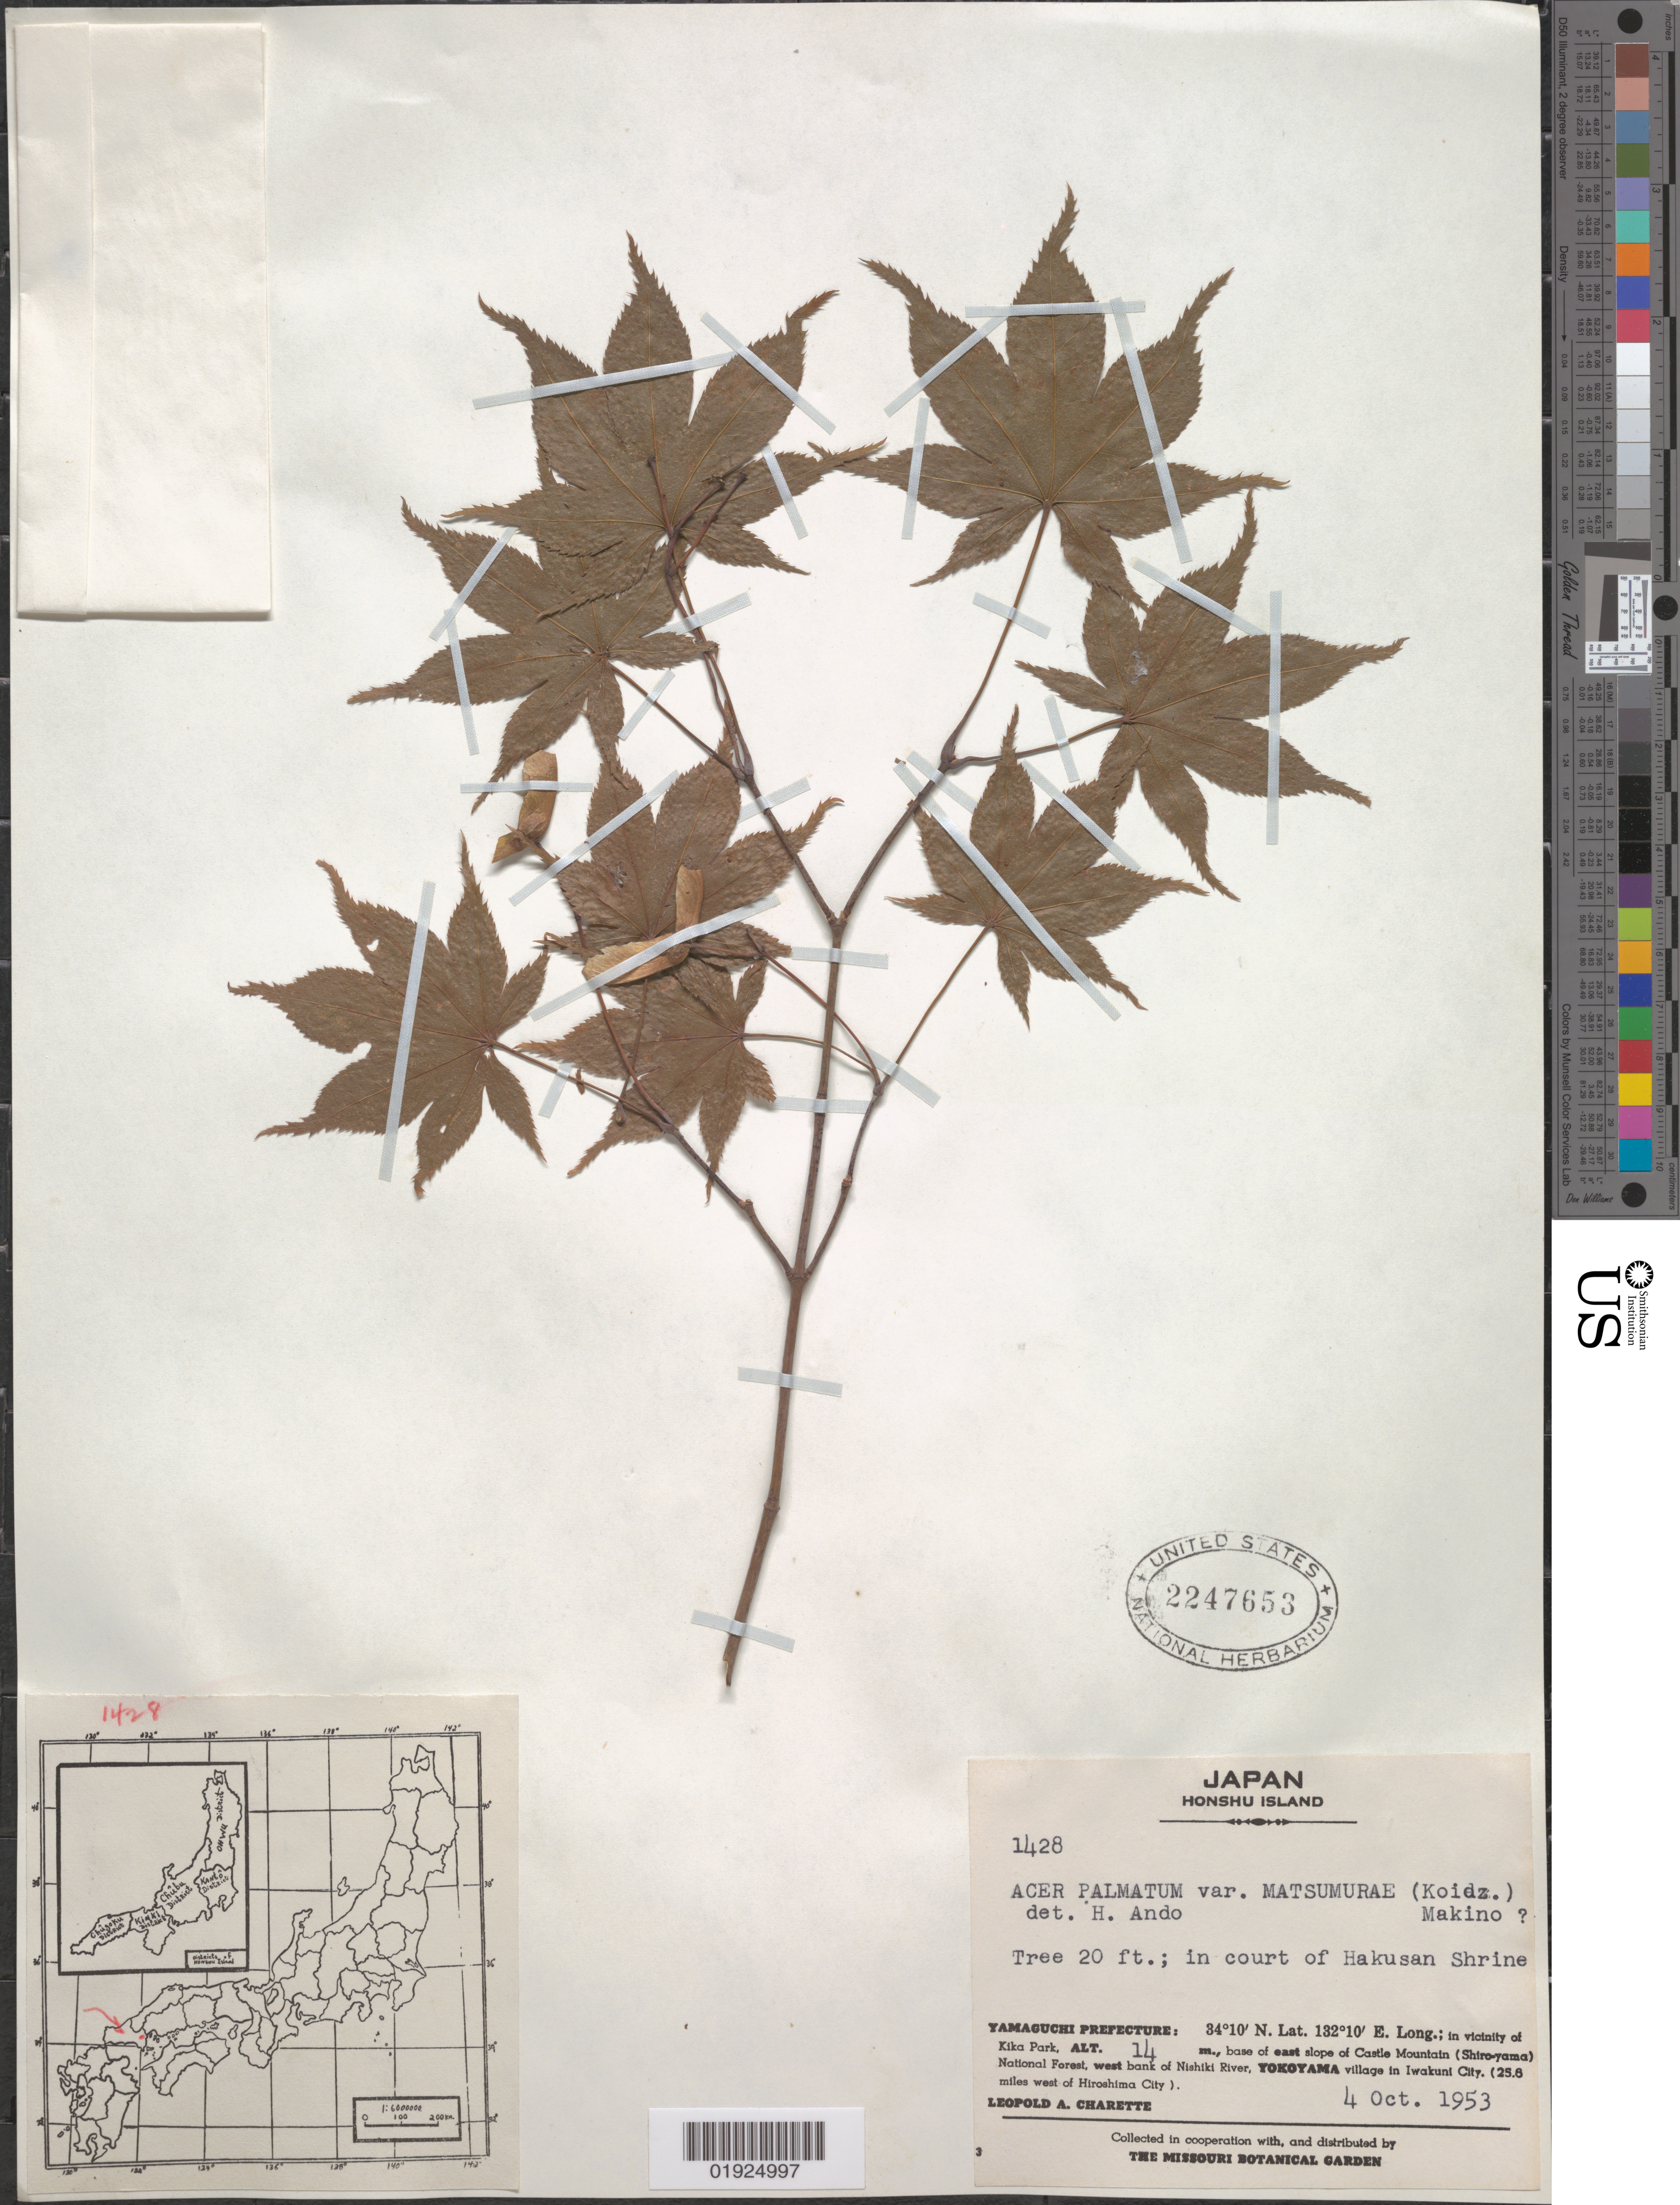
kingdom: Plantae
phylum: Tracheophyta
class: Magnoliopsida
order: Sapindales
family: Sapindaceae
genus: Acer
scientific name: Acer palmatum subsp. matsumurae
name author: Koidz.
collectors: L. A. Charette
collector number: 1428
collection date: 1953-10-04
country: Japan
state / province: Yamaguti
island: Honshu I.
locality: Kika Park vicinity, base of E slope of Castle Mountain (Shiro-yama) National Forest, W bank of Nishiki River, Yokoyama Village in Iwakuni City (25.6 miles W of Hirshima City). In court of Hakusan Shrine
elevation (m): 14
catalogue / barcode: US 2247653